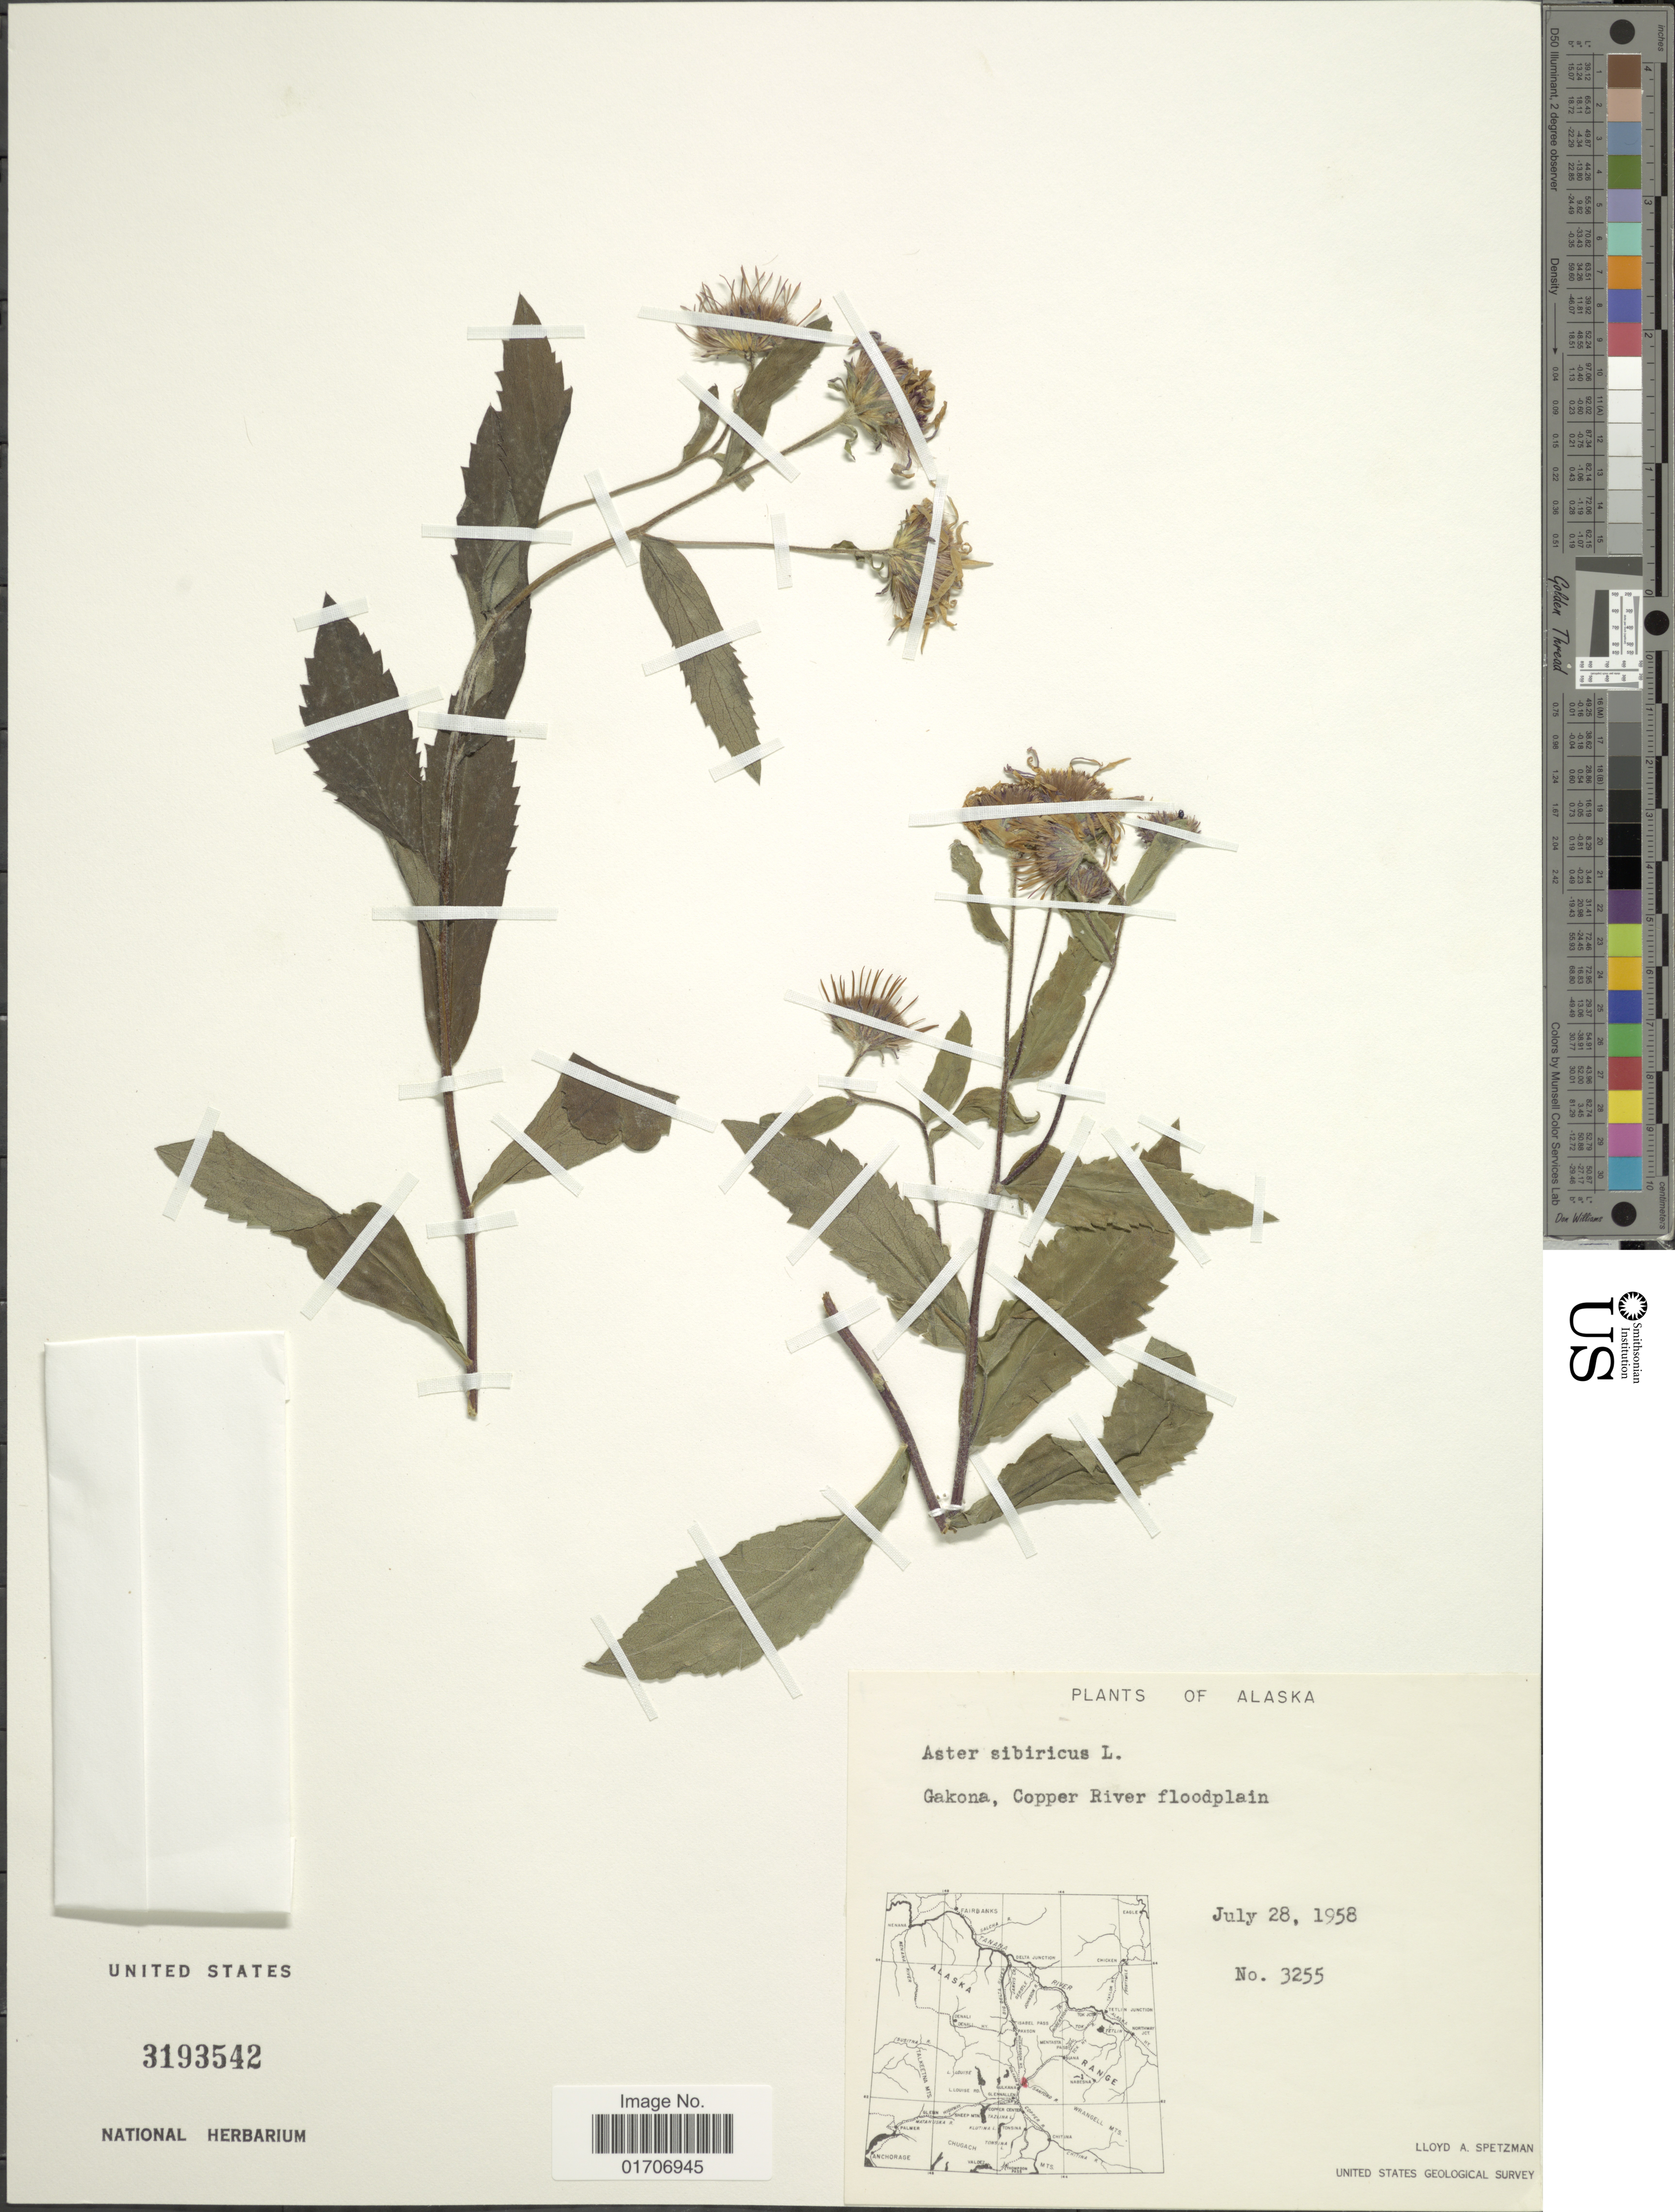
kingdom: Plantae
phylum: Tracheophyta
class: Magnoliopsida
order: Asterales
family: Asteraceae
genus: Eurybia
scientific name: Eurybia sibirica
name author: (L.) G.L. Nesom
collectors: L. Spetzman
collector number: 3255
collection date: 1958-07-28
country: United States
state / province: Alaska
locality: Gakona, Copper River floodplain.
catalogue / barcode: US 3193542